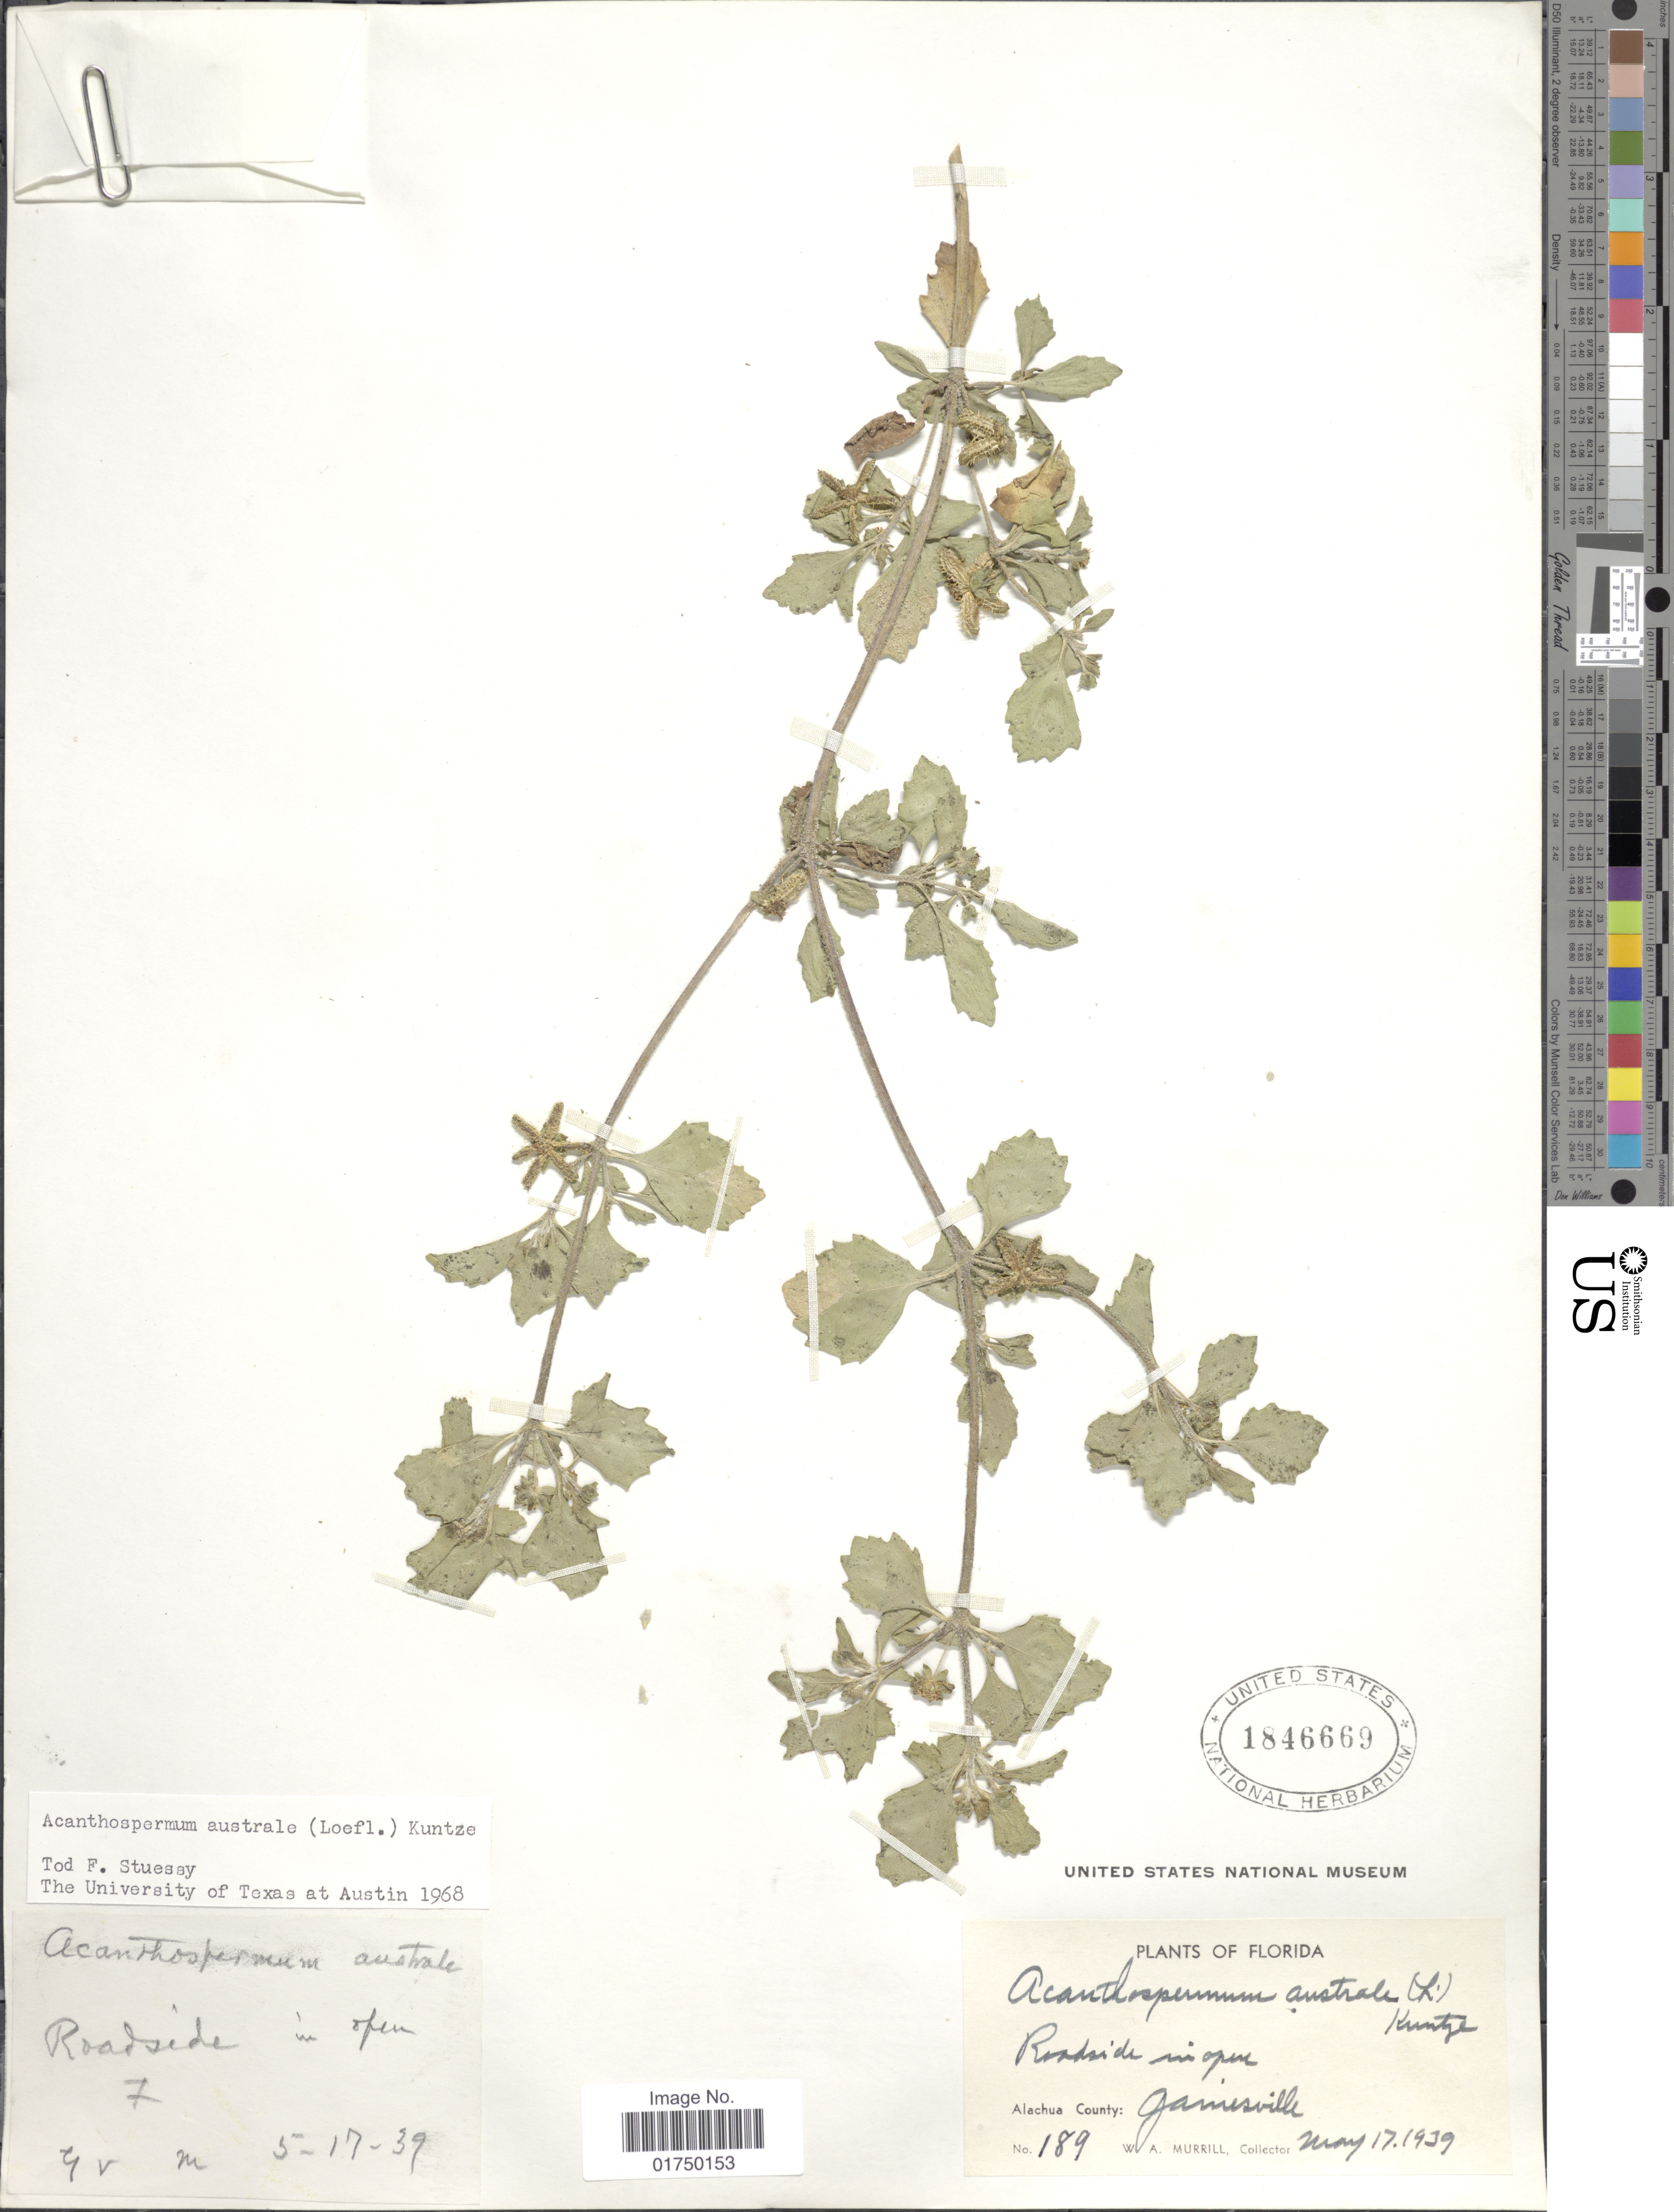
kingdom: Plantae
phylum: Tracheophyta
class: Magnoliopsida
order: Asterales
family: Asteraceae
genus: Acanthospermum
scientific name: Acanthospermum australe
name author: (Loefl.) Kuntze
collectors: W. A. Murrill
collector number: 189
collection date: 1939-05-17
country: United States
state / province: Florida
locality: Roadside in open Alachua County: Gainesville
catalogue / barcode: US 1846669